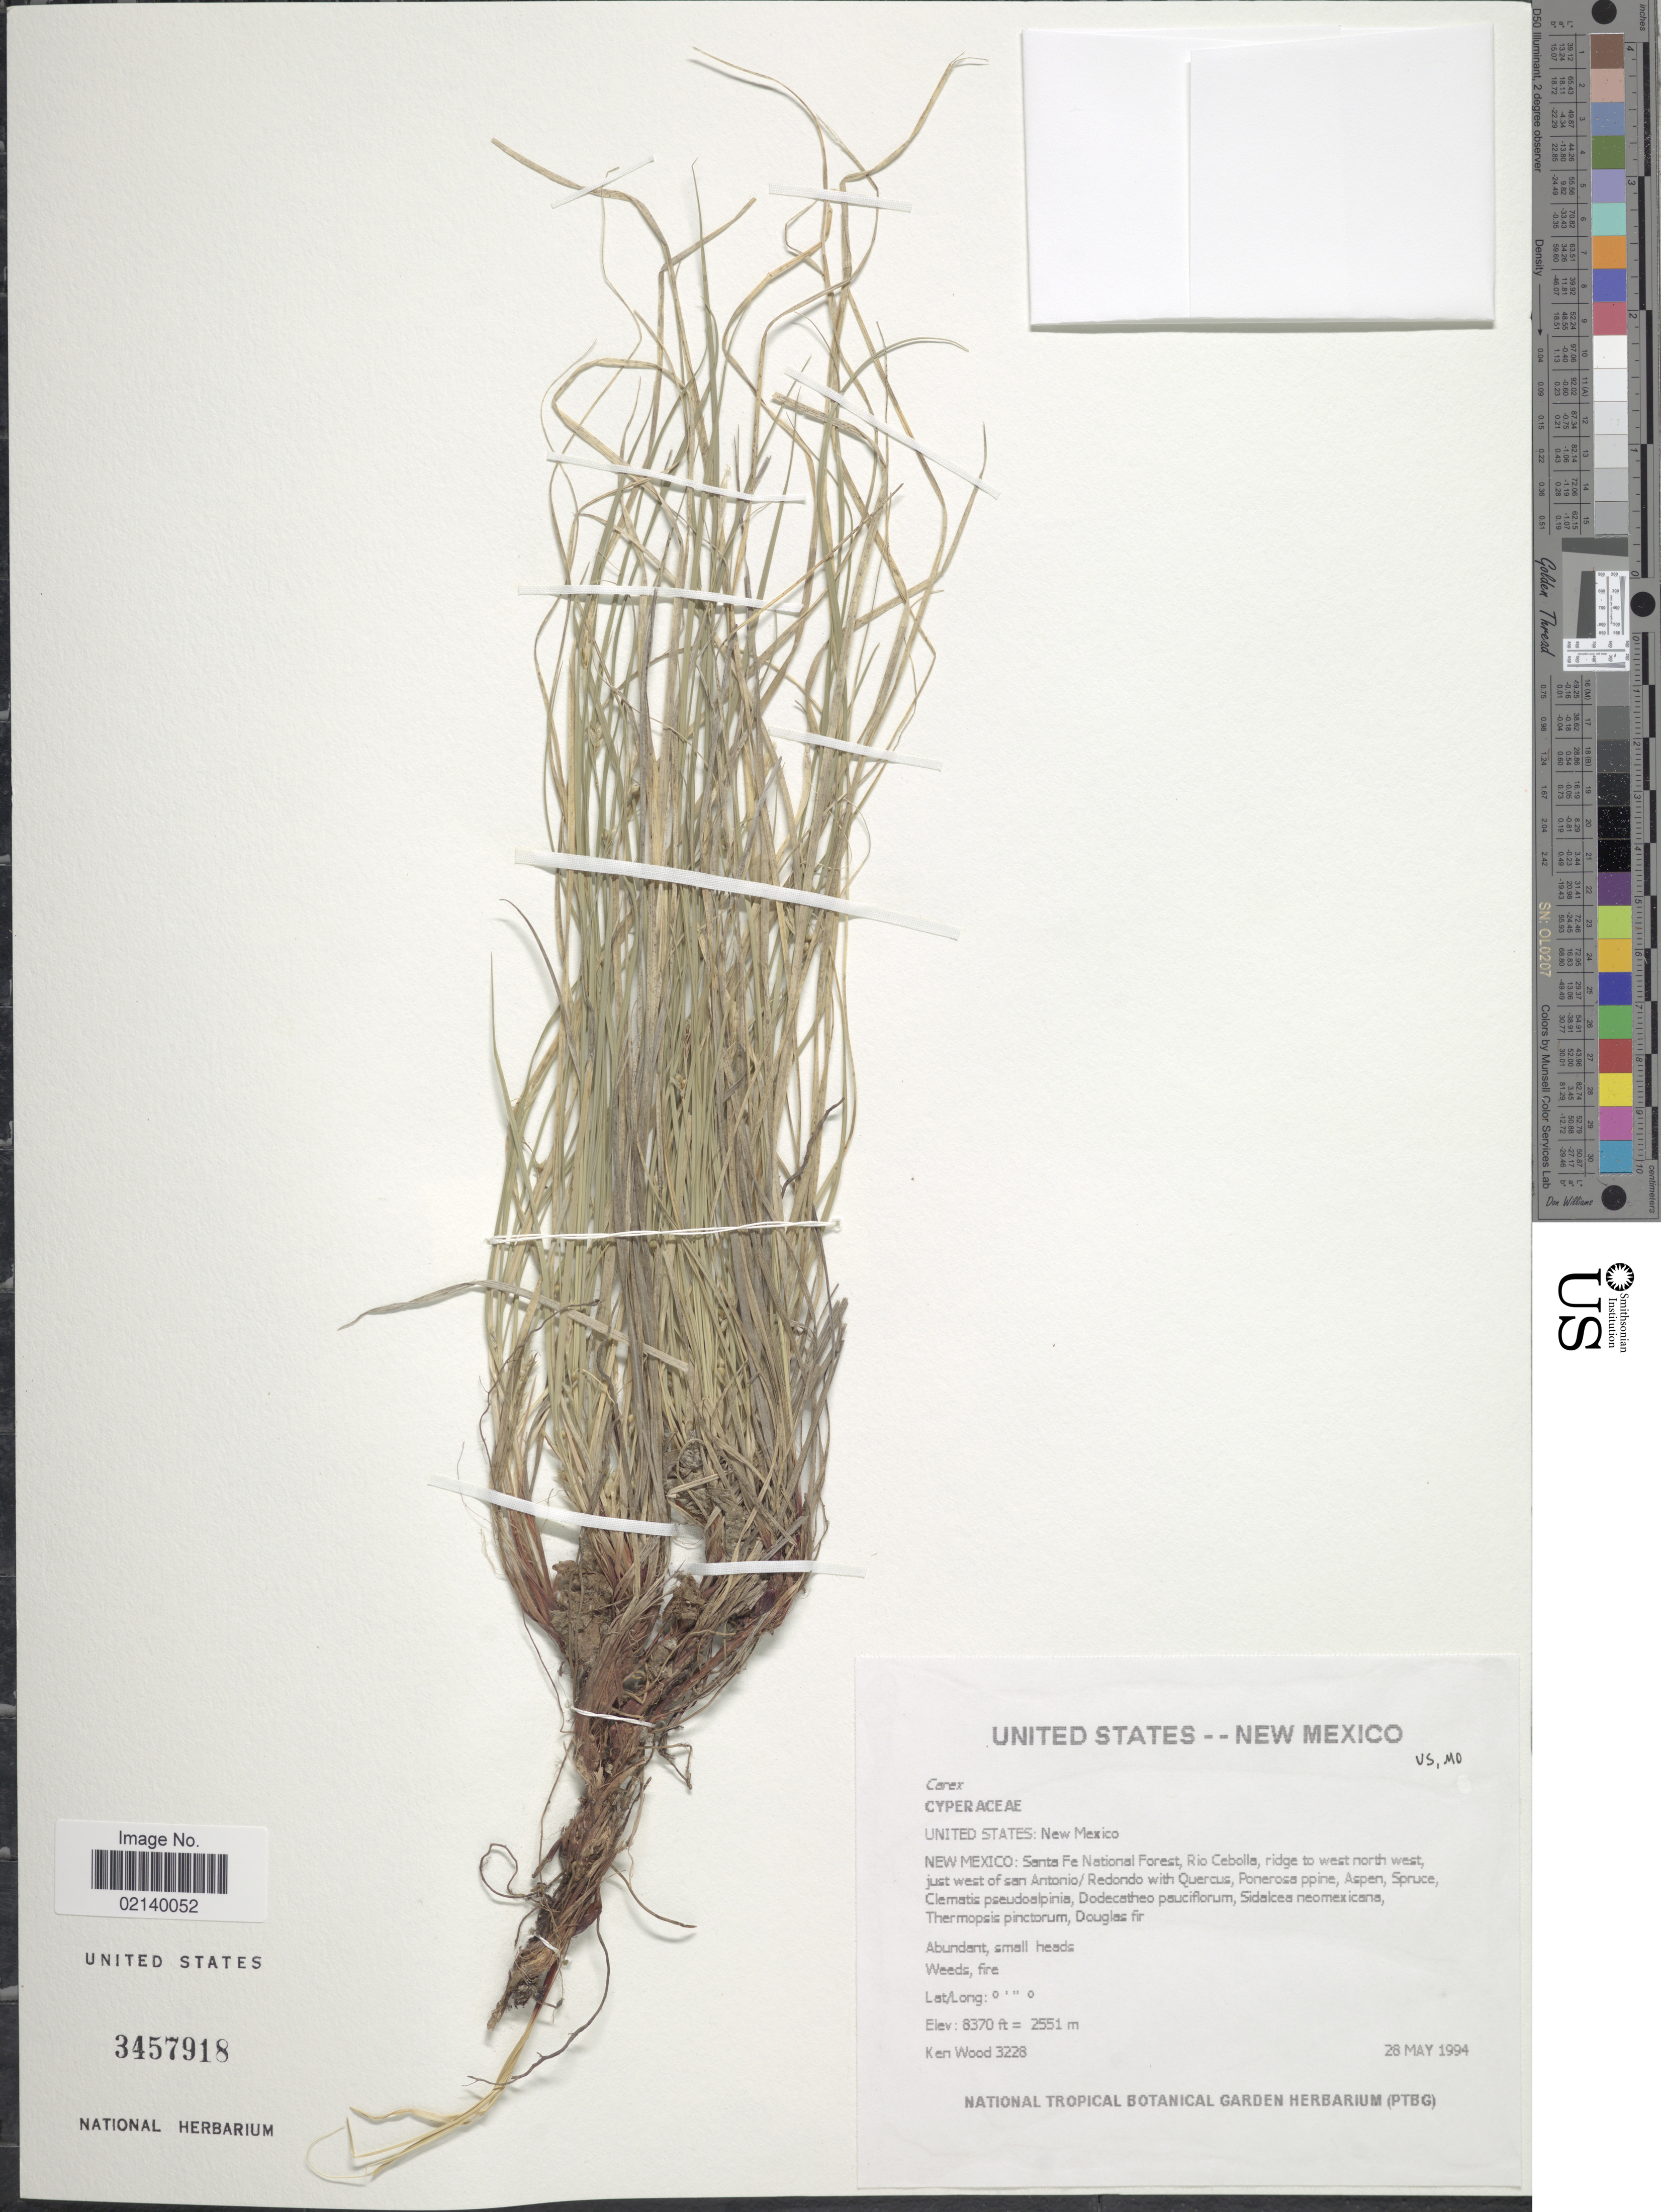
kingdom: Plantae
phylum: Tracheophyta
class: Liliopsida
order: Poales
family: Cyperaceae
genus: Carex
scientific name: Carex sp.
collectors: K. R. Wood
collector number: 3228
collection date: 1994-05-28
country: United States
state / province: New Mexico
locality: Santa Fe National Forest, Rio Cebolla, ridge to west north west, just west of San Antonio / Redondo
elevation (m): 2551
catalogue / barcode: US 3457918